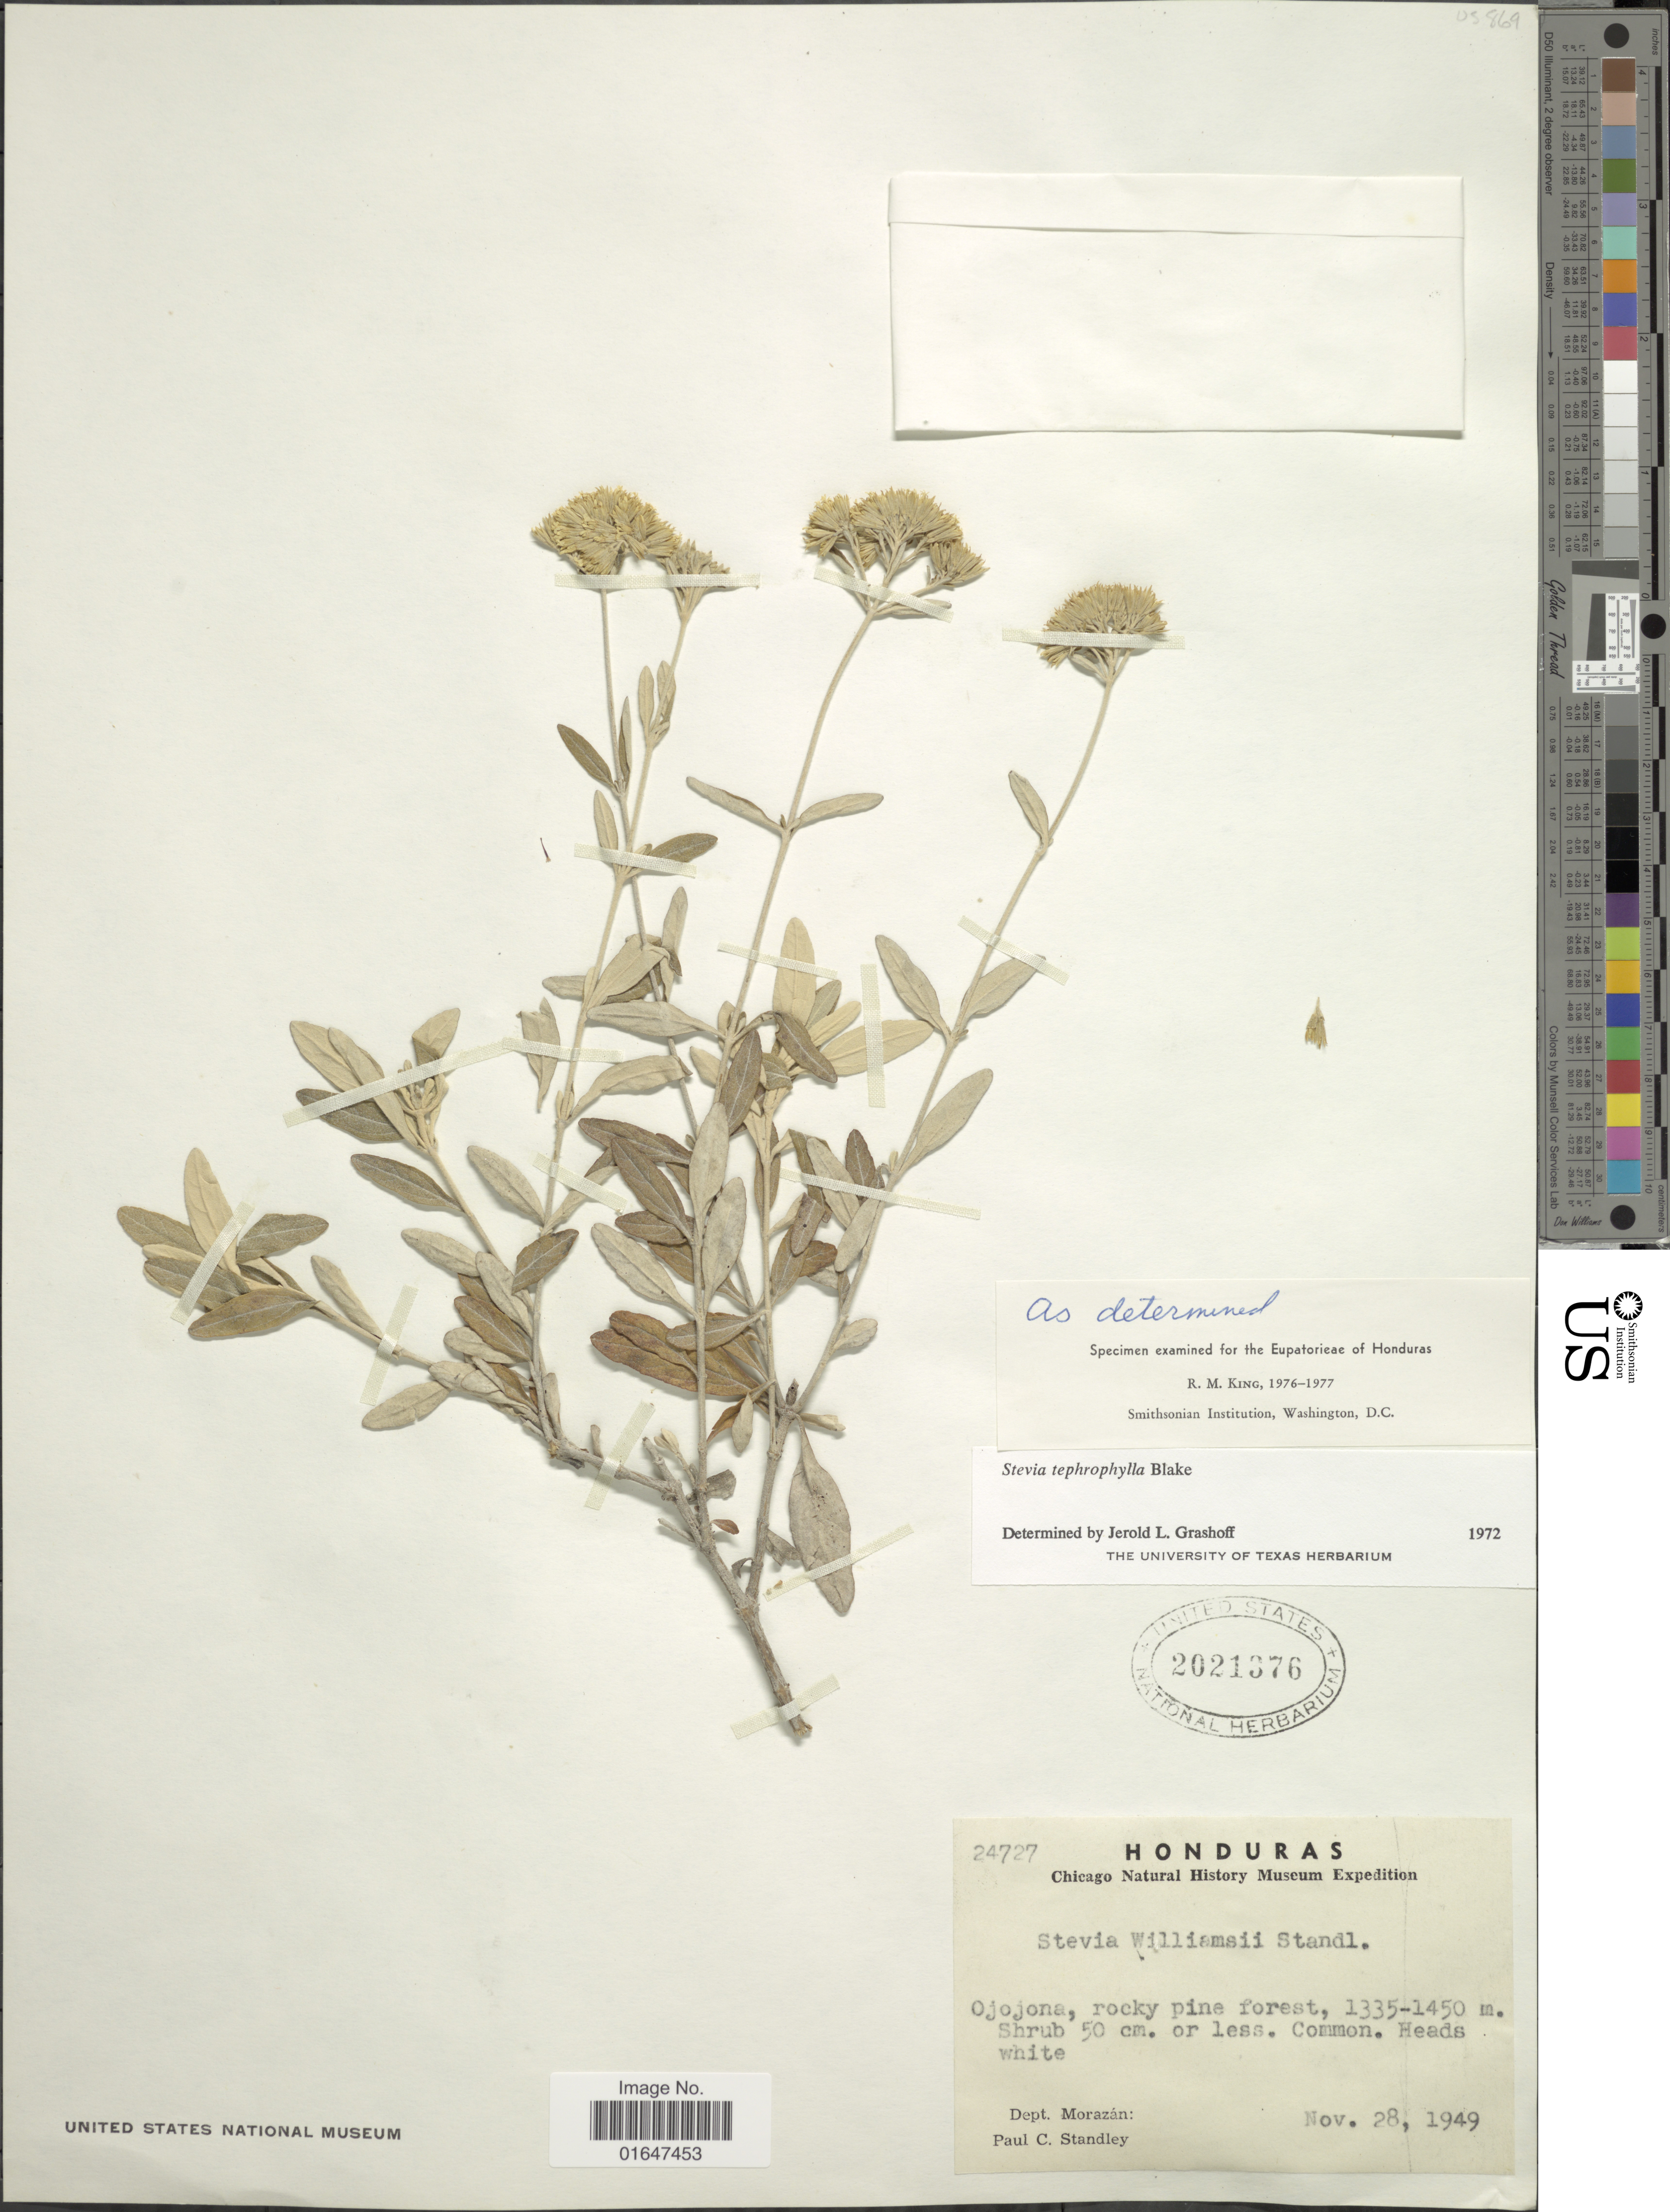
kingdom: Plantae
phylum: Tracheophyta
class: Magnoliopsida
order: Asterales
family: Asteraceae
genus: Stevia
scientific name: Stevia tephrophylla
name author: S.F. Blake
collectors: P. C. Standley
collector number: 24727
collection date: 1949-11-28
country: Honduras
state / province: Fco. Morazán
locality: Ojojona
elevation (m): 1335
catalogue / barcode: US 2021376